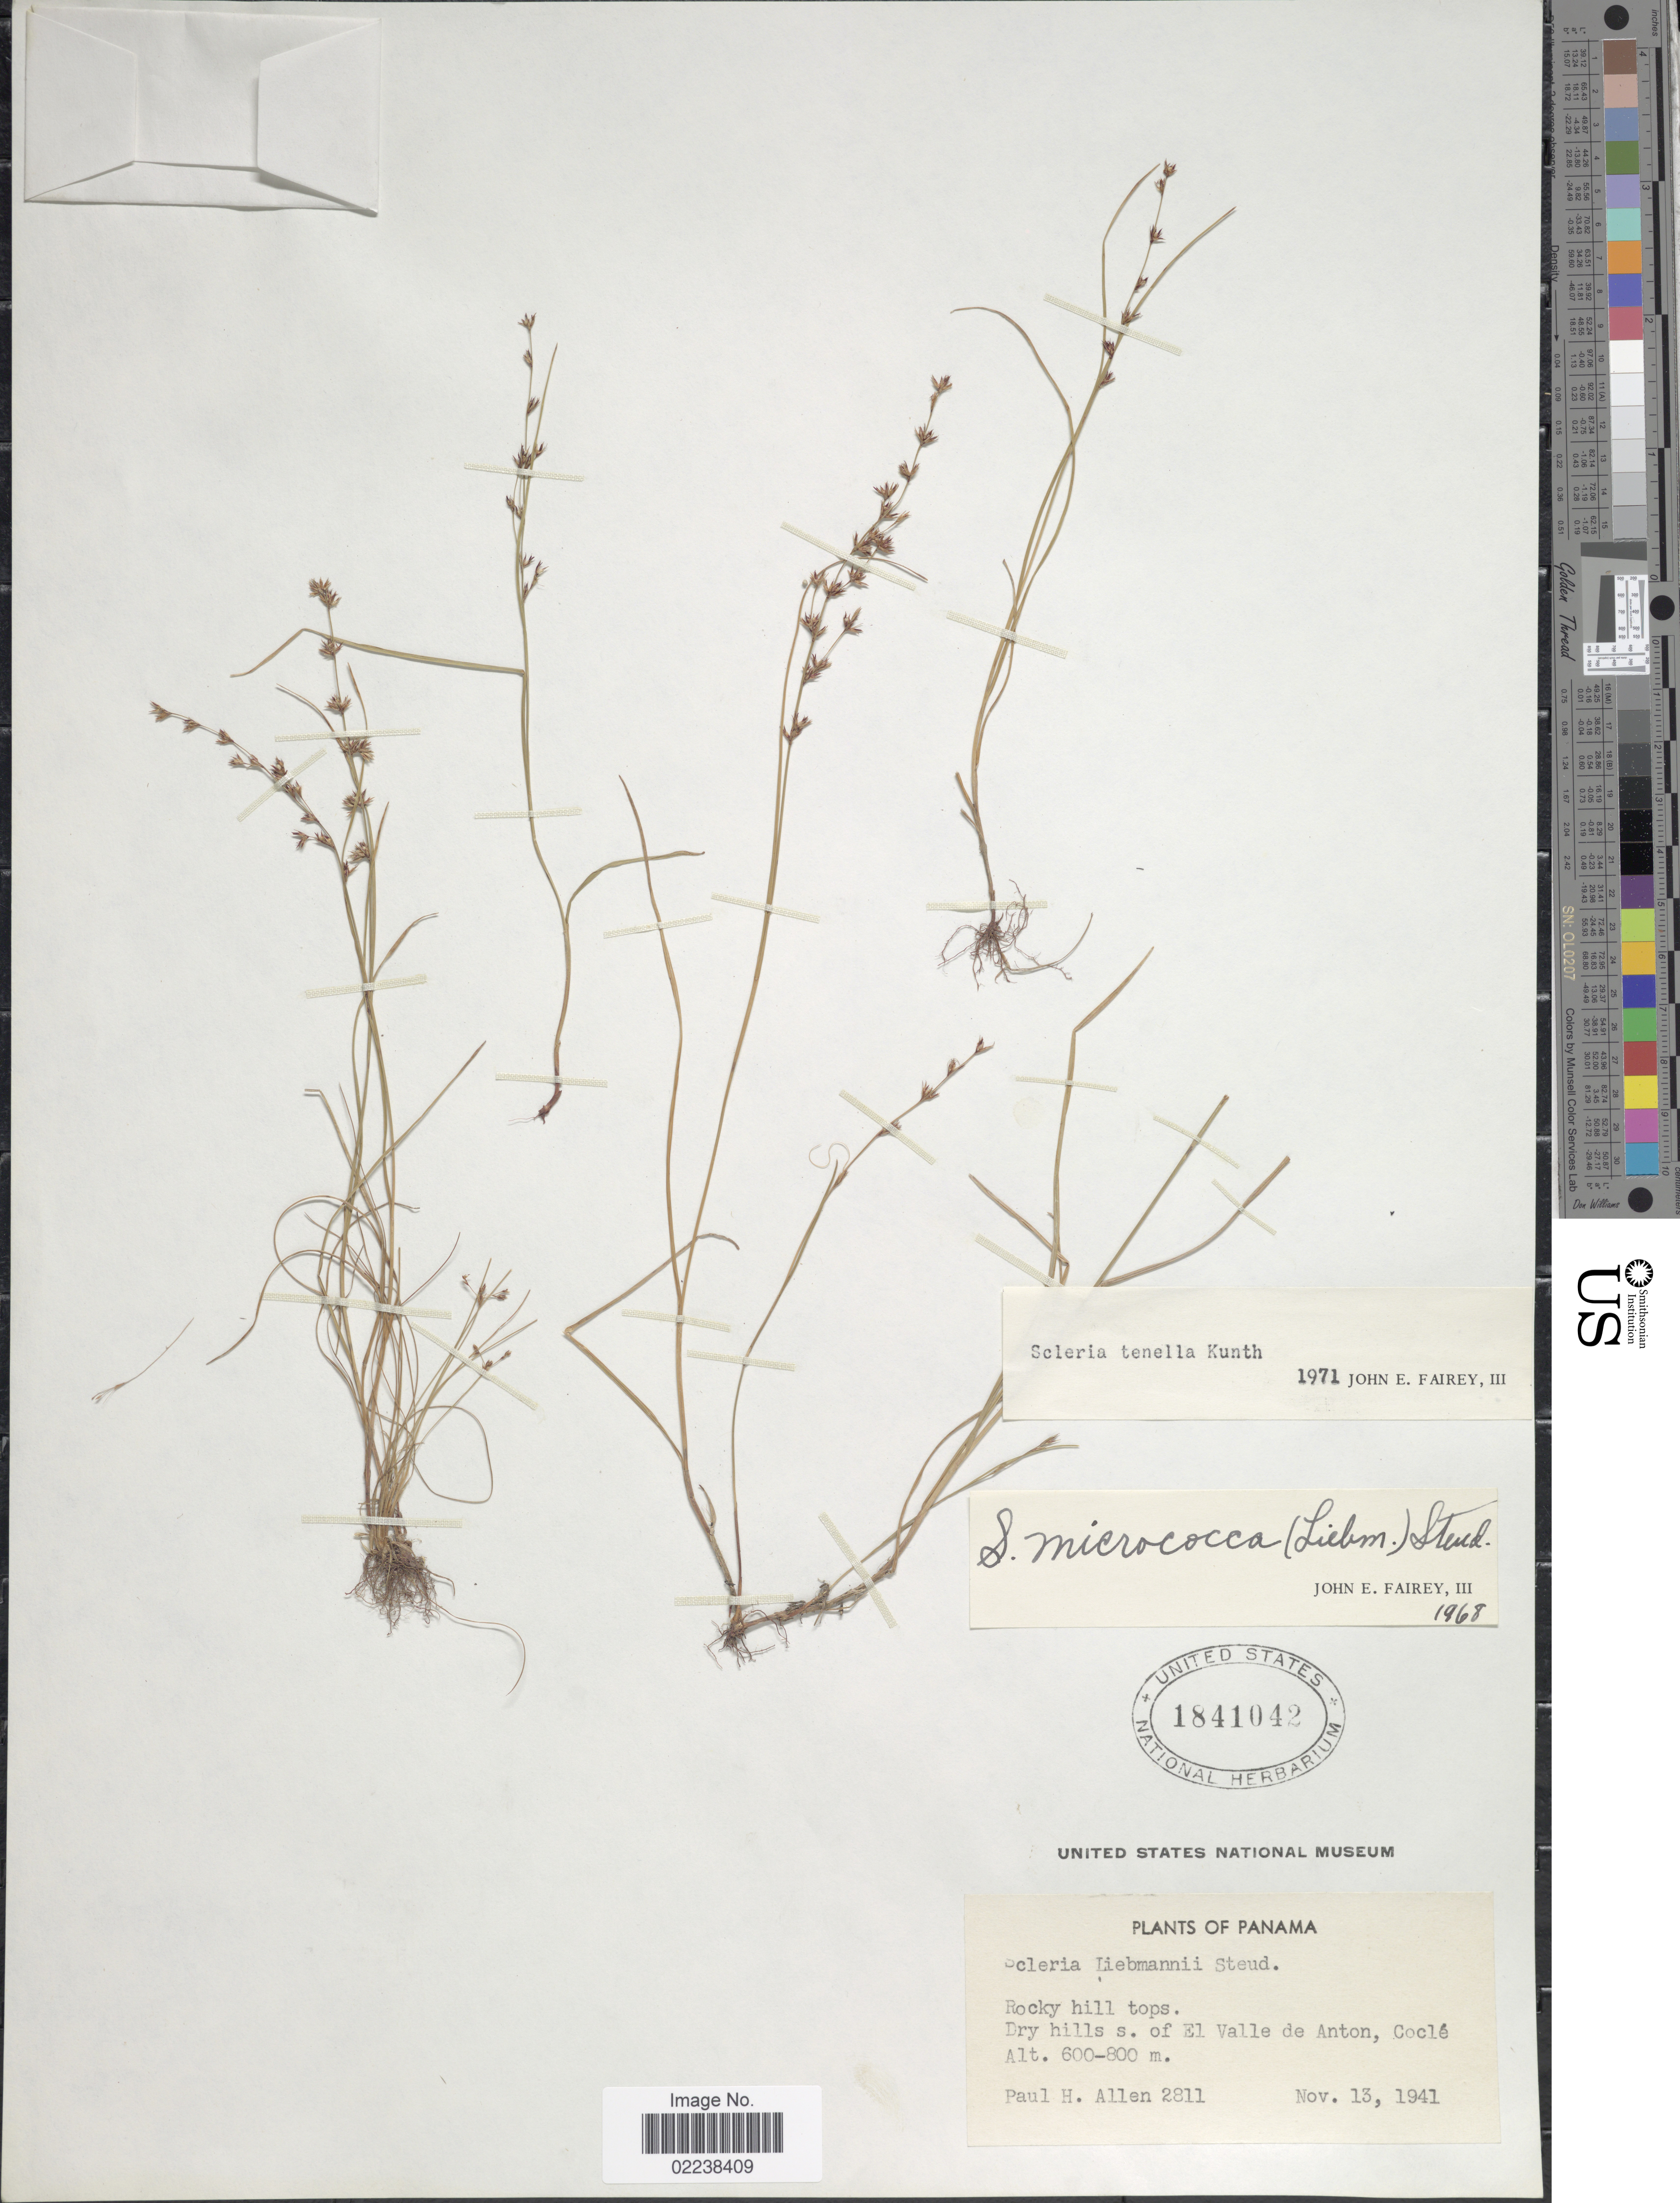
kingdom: Plantae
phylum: Tracheophyta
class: Liliopsida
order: Poales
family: Cyperaceae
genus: Scleria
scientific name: Scleria verticillata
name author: Muhl. ex Willd.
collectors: P. H. Allen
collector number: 2811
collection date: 1941-11-13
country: Panama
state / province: Coclé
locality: Dry hills s. of El Valle de Anton, Cocle.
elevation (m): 600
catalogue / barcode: US 1841042